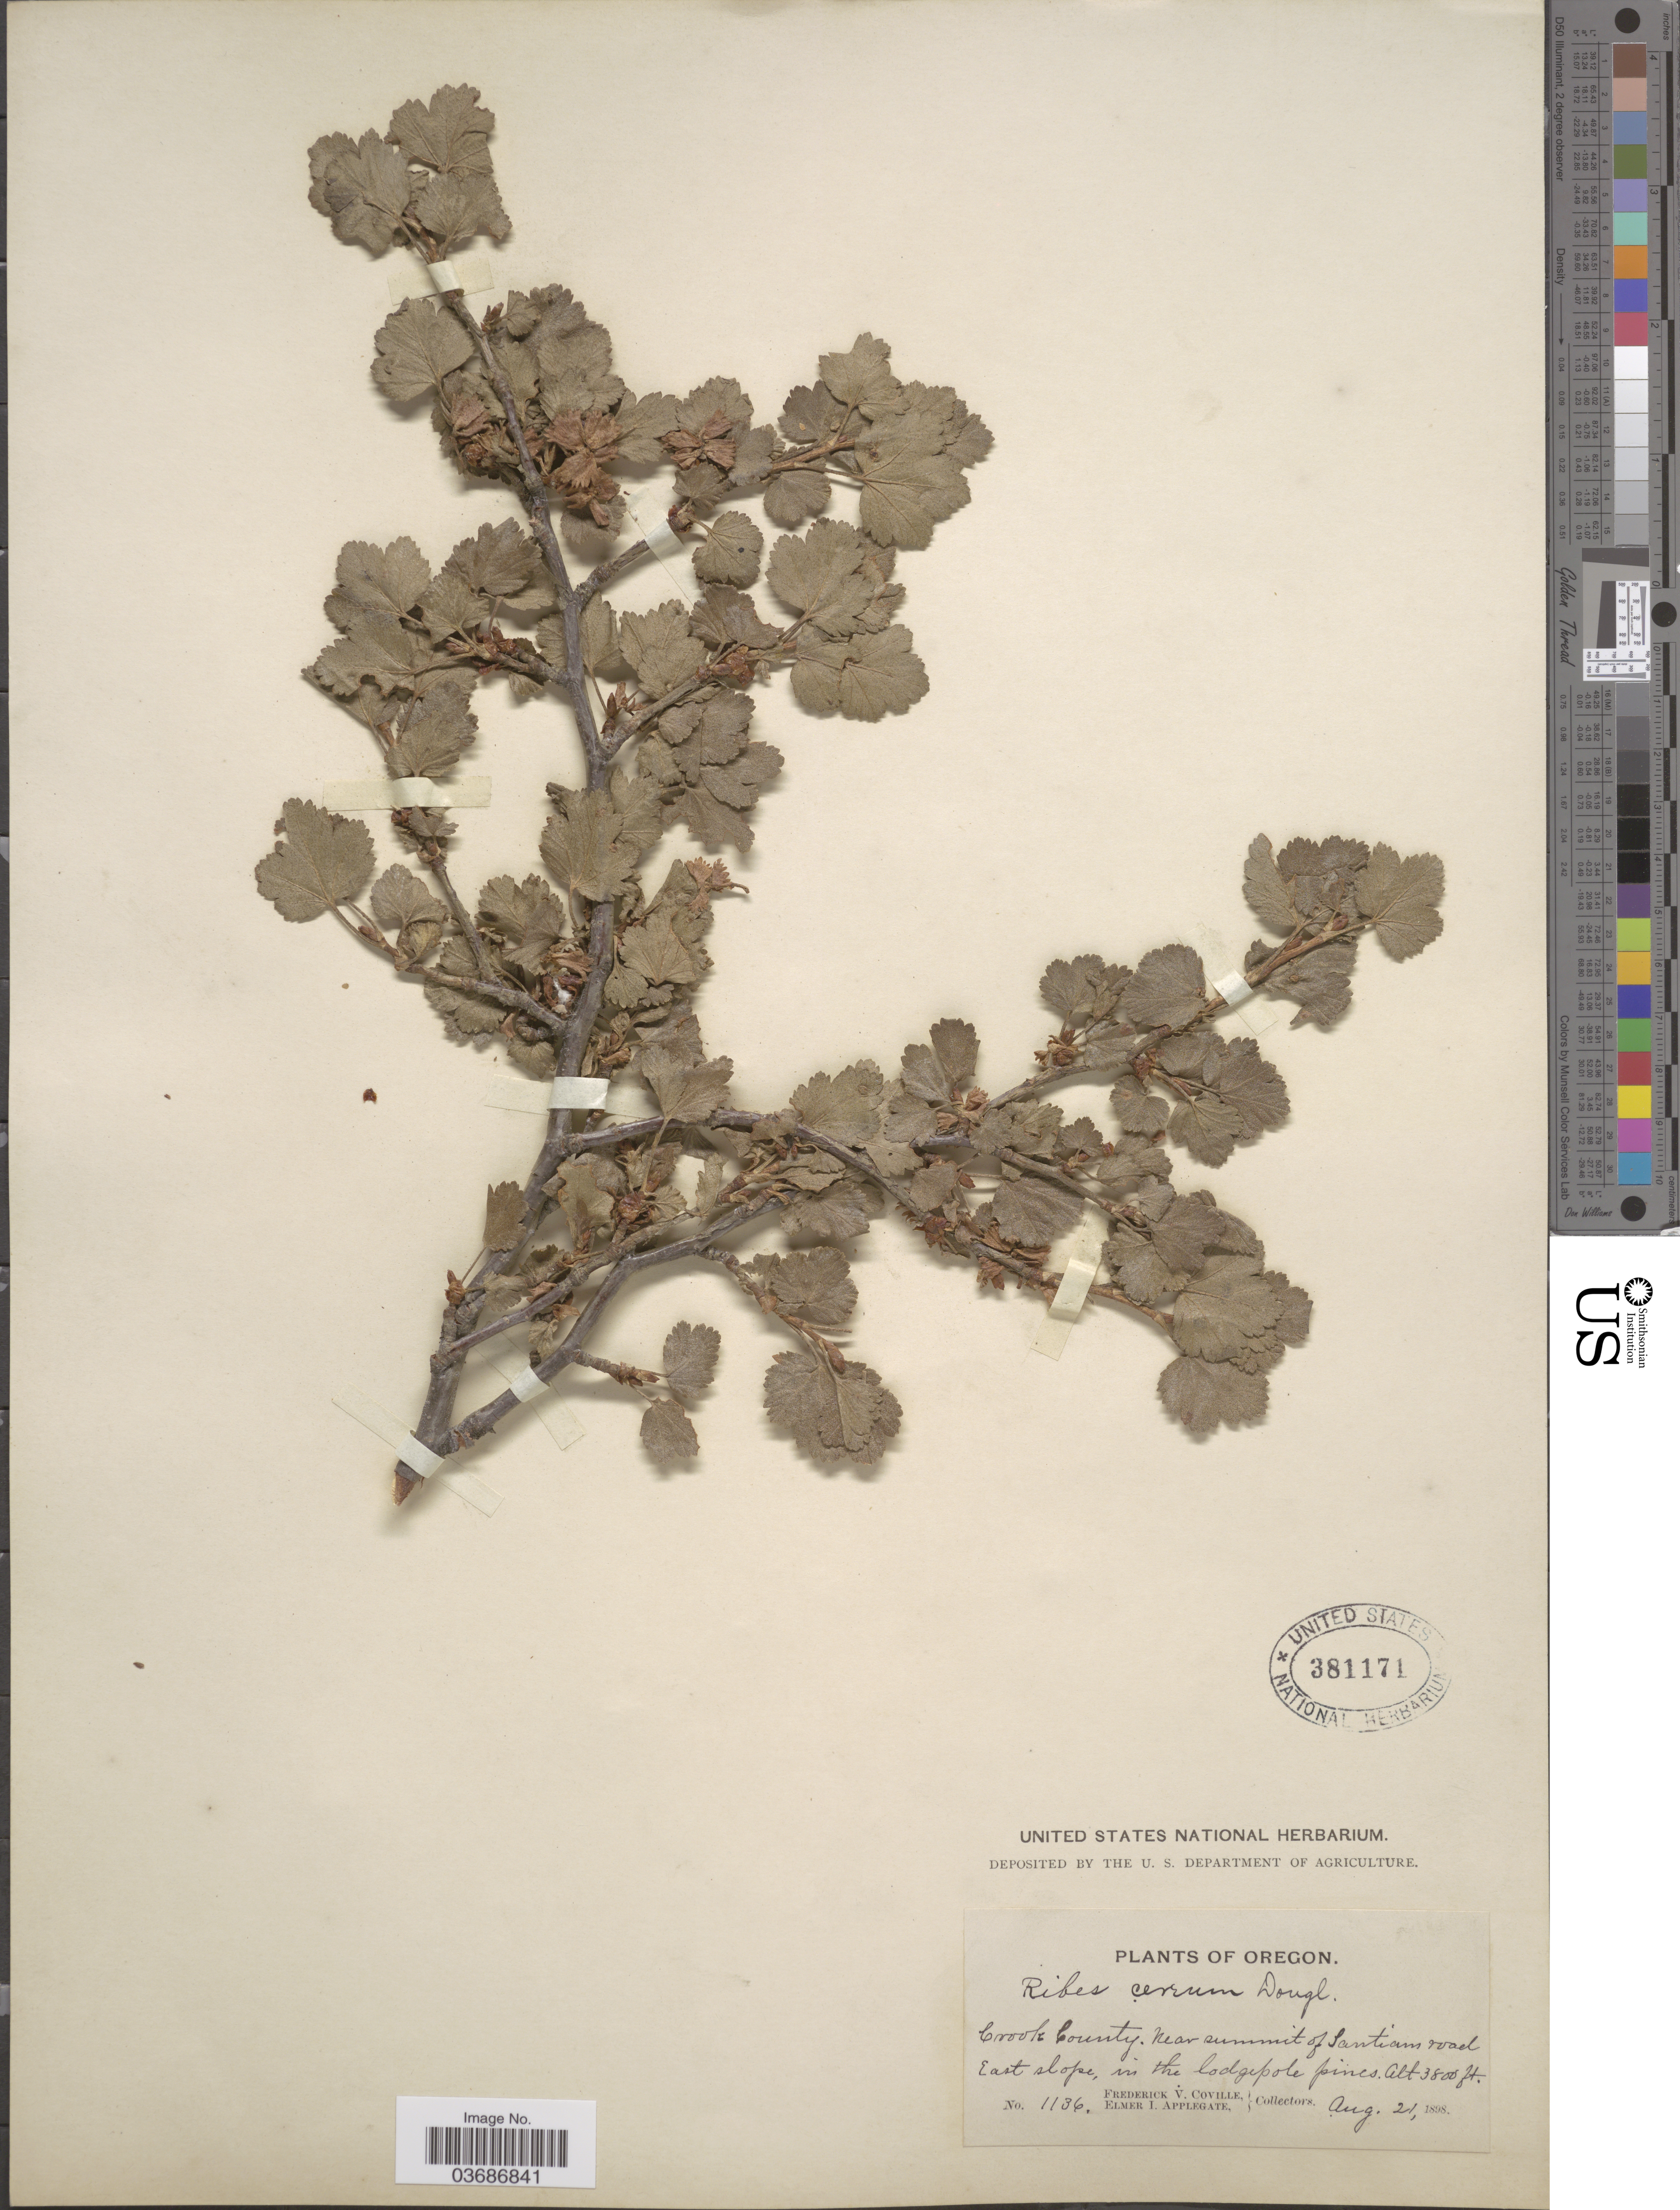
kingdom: Plantae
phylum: Tracheophyta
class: Magnoliopsida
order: Saxifragales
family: Grossulariaceae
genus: Ribes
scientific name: Ribes cereum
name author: Douglas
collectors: F. V. Coville & E. I. Applegate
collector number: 1136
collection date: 1898-08-21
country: United States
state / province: Oregon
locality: Crook County, near summit of Santiam road. East slope, in the lodgepole pines.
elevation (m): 1158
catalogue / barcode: US 381171